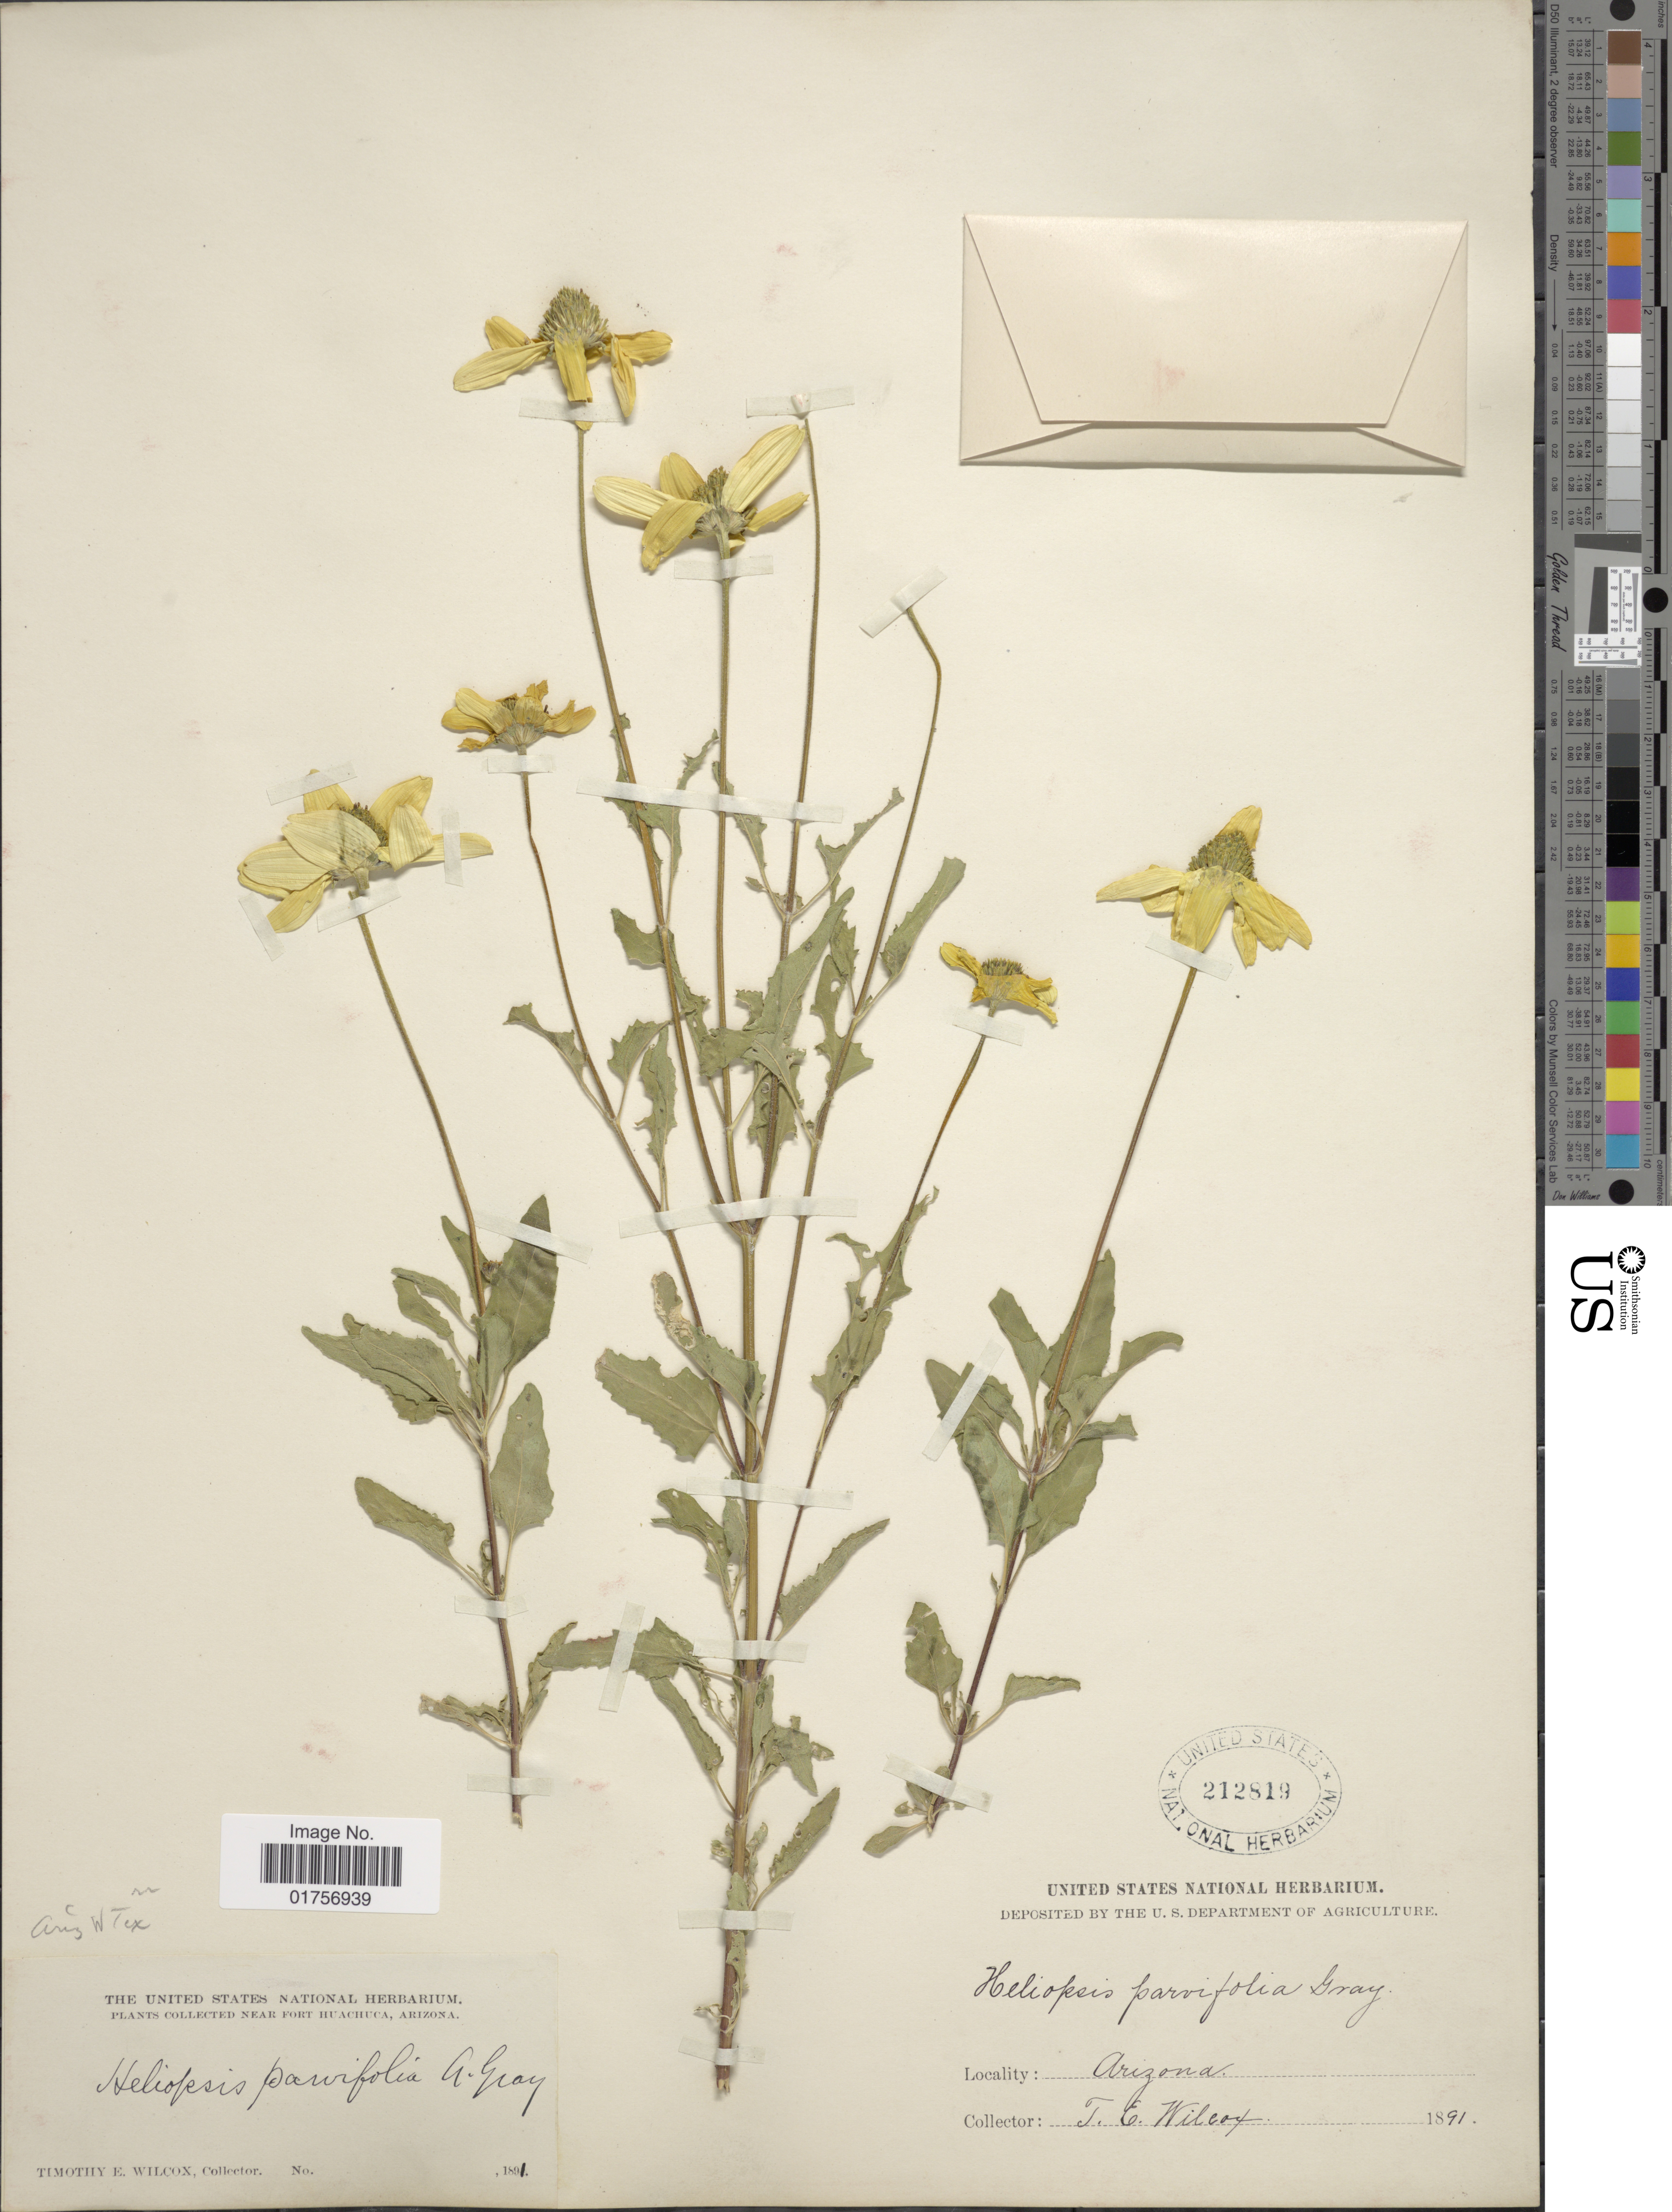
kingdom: Plantae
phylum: Tracheophyta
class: Magnoliopsida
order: Asterales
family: Asteraceae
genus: Heliopsis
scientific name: Heliopsis parvifolia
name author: A. Gray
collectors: T. E. Wilcox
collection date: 1891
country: United States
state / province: Arizona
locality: Near Fort Huachuca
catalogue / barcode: US 212819